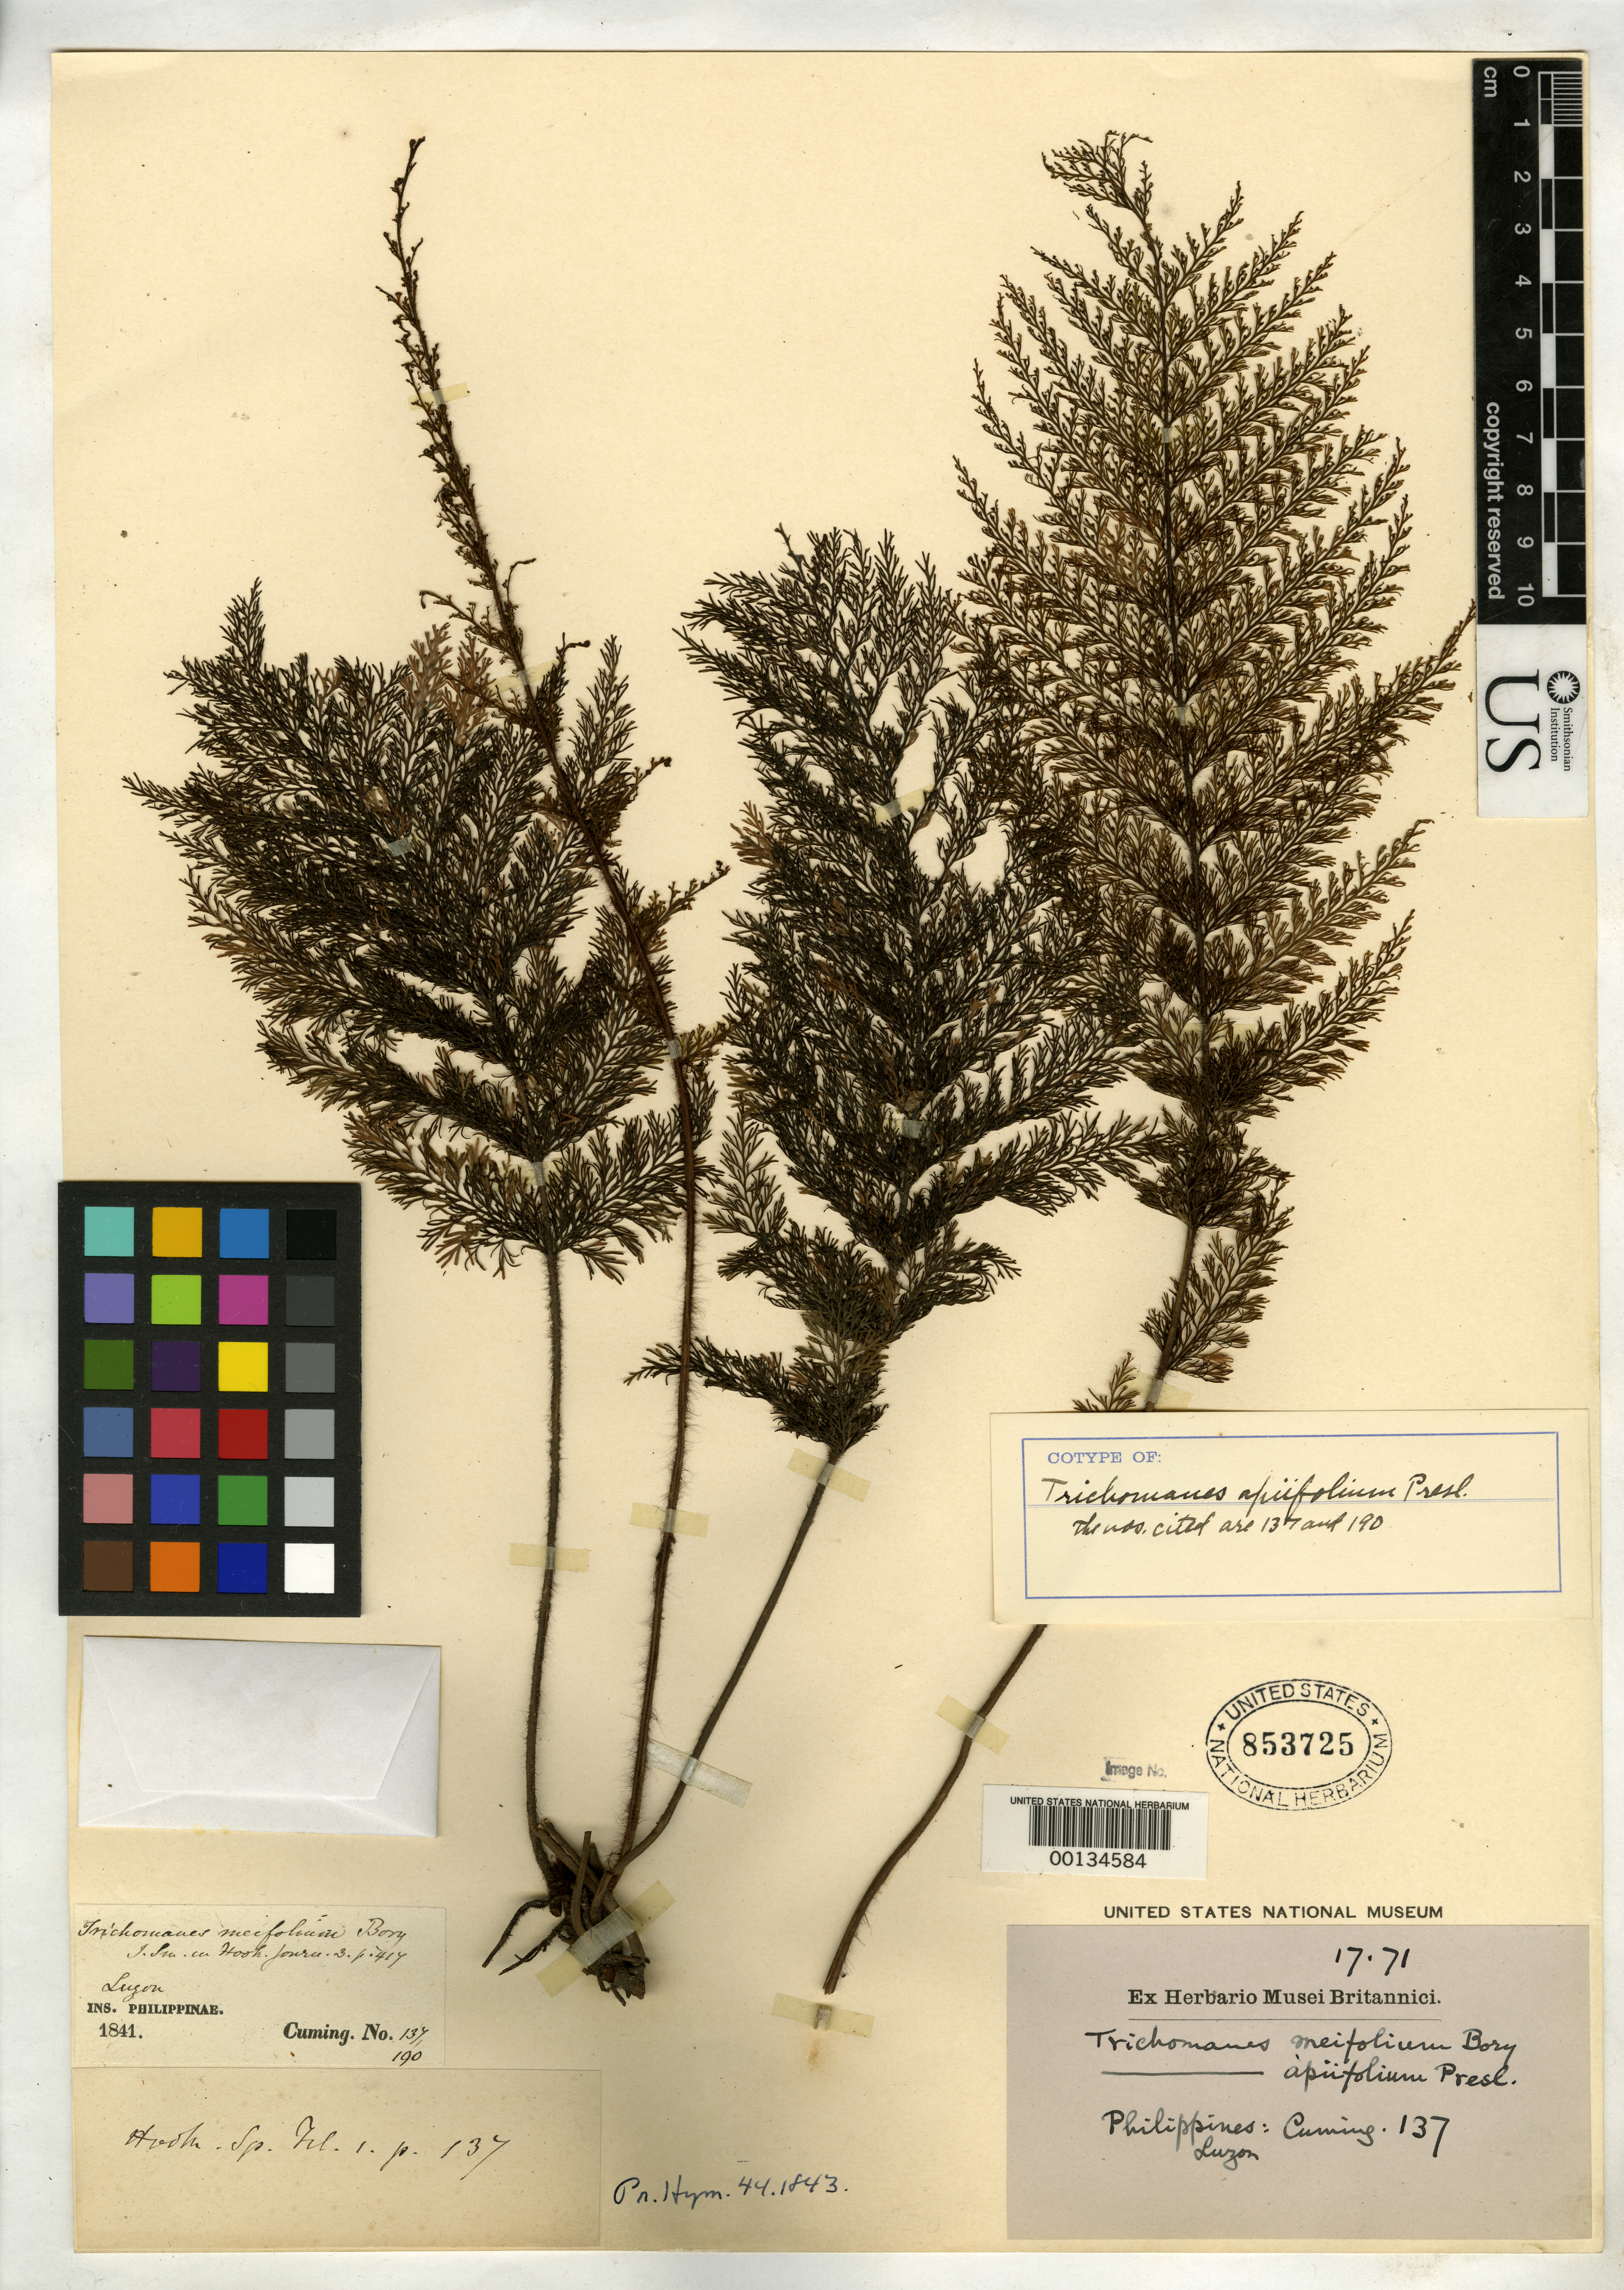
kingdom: Plantae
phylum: Tracheophyta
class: Polypodiopsida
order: Hymenophyllales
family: Hymenophyllaceae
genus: Trichomanes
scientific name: Trichomanes apiifolium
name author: C. Presl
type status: Type Collection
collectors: H. Cuming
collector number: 137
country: Philippines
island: Luzon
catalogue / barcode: US 853725